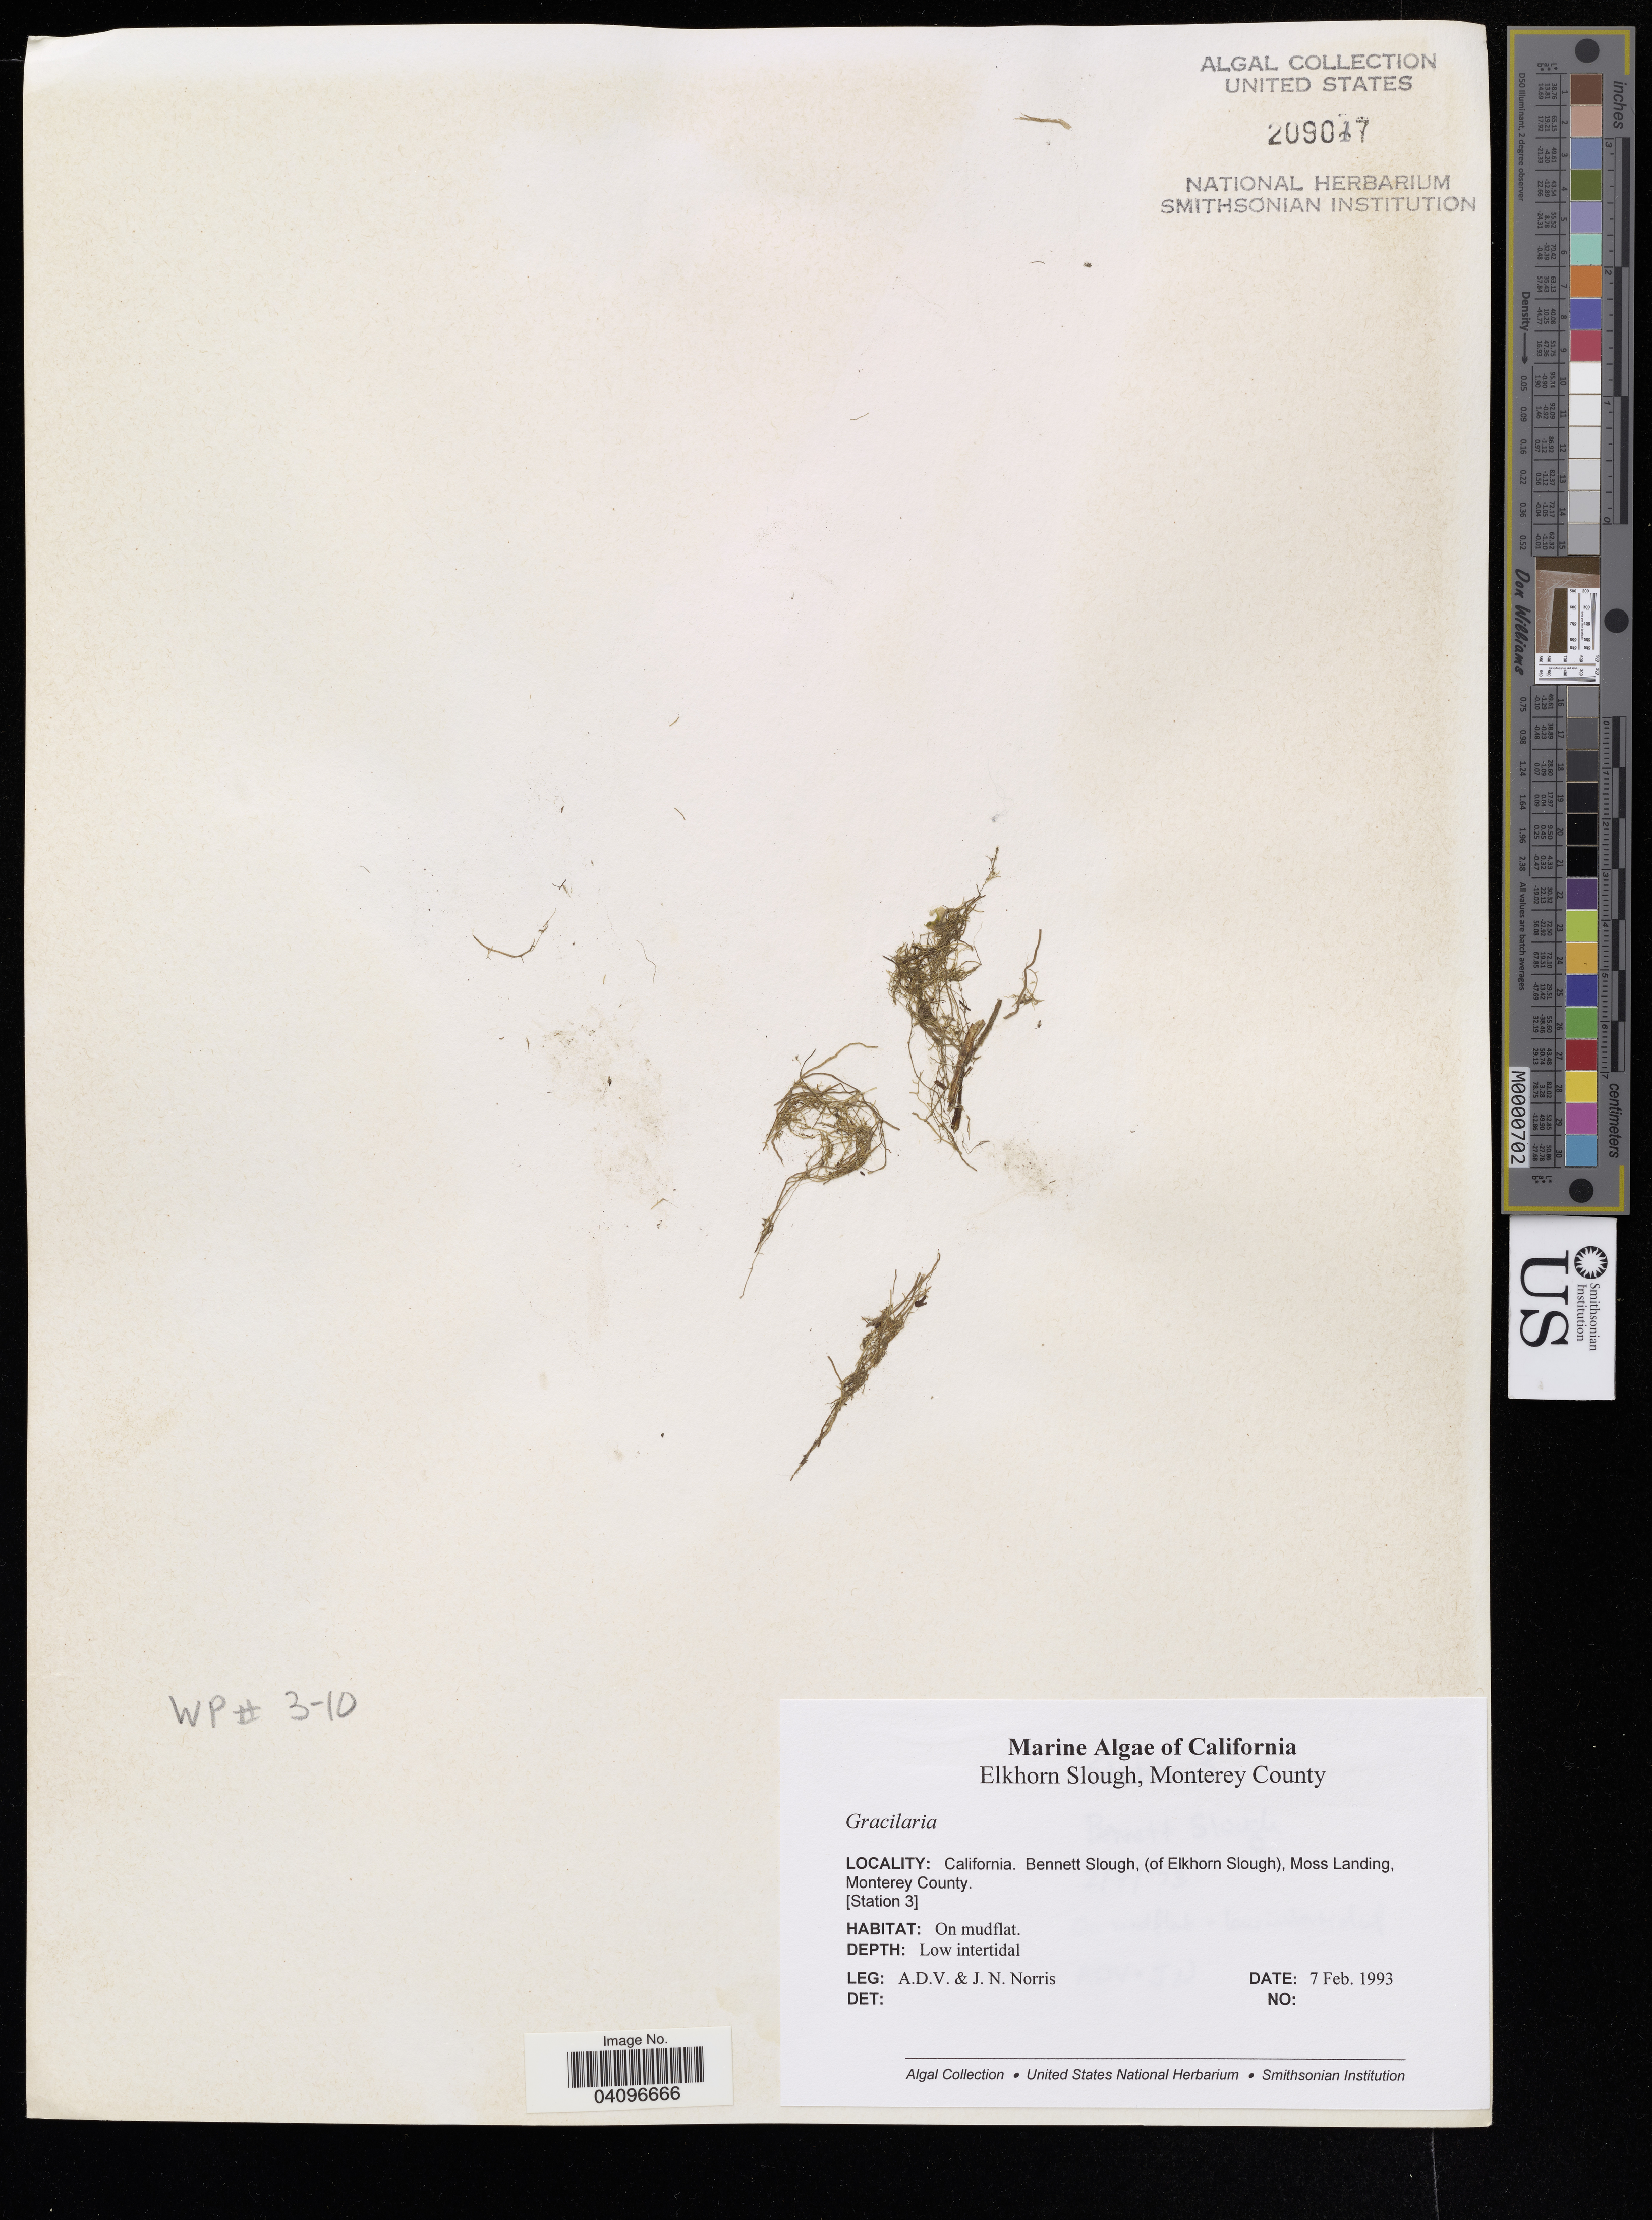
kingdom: Plantae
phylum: Rhodophyta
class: Florideophyceae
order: Gracilariales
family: Gracilariaceae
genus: Gracilaria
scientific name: Gracilaria sp.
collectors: A. Norris & J. Norris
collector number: WP# 3-10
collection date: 1993-02-07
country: United States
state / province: California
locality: Elkhorn Slough, Monterey County, Bennett Slough, (of Elkhorn Slough), Moss Landing, Monterey County. [Station 3]. Low elevation.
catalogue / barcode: US 209017